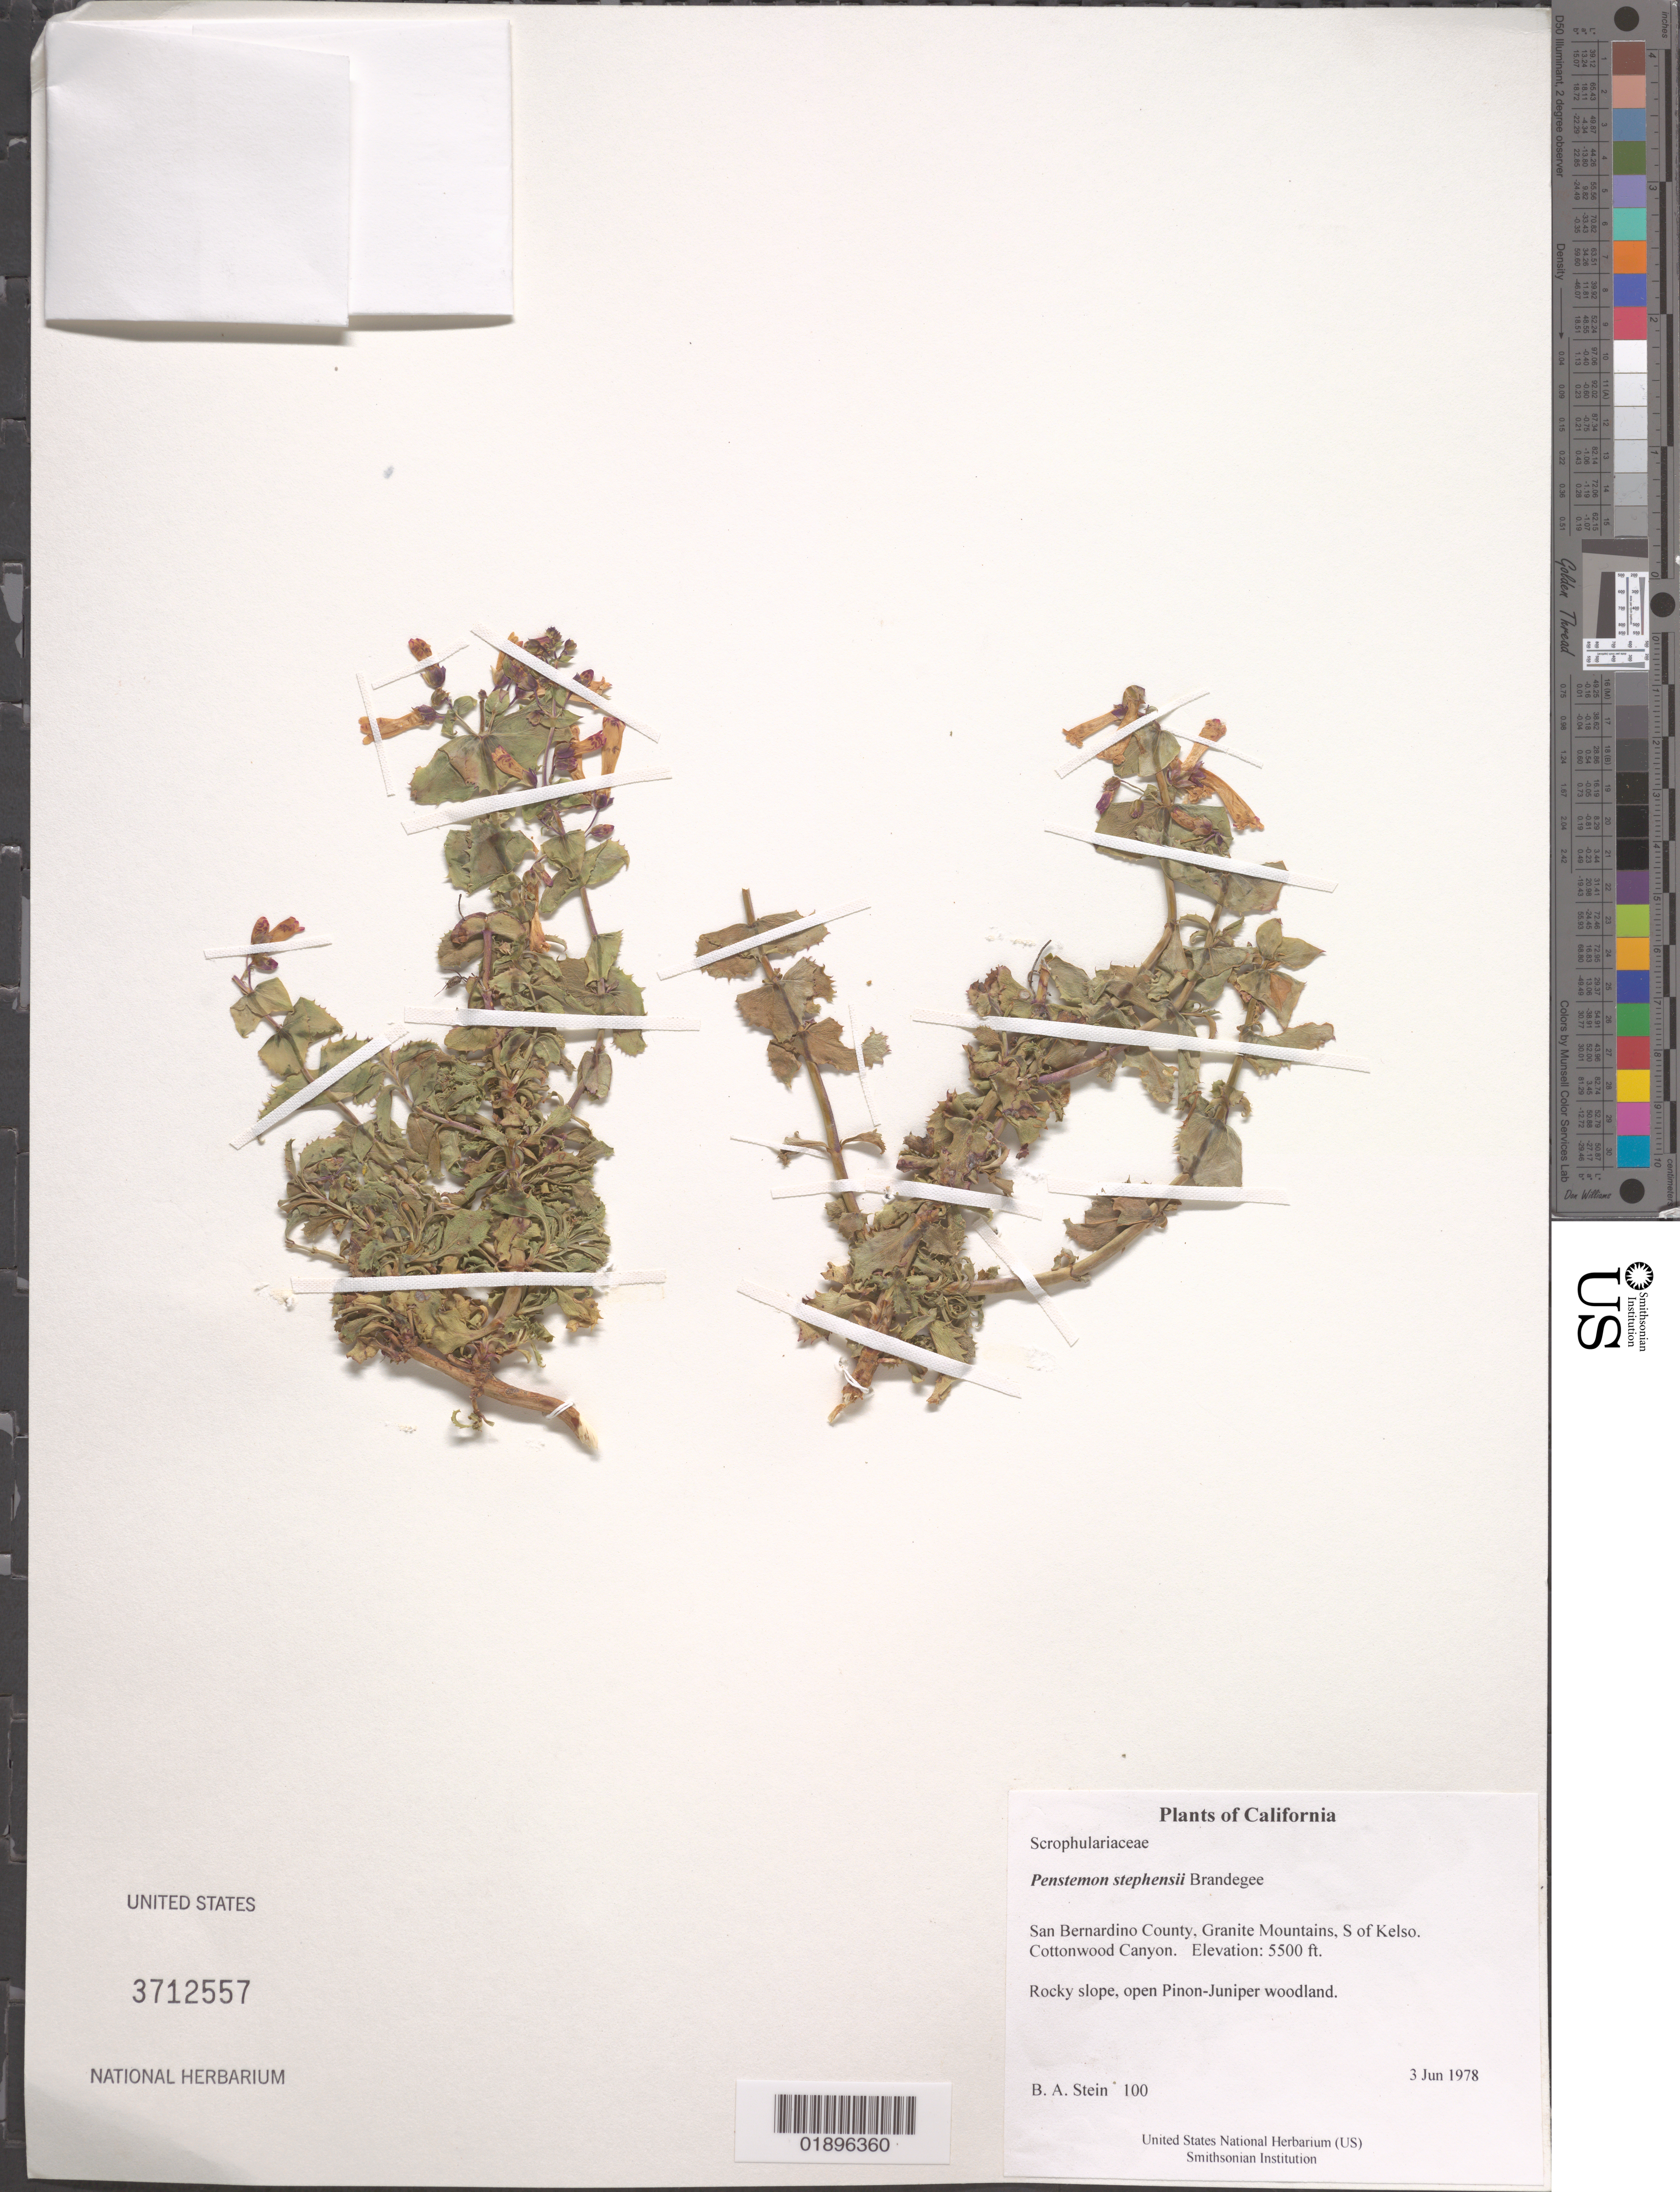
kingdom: Plantae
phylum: Tracheophyta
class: Magnoliopsida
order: Lamiales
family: Plantaginaceae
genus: Penstemon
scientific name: Penstemon stephensii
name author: Brandegee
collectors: B. A. Stein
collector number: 100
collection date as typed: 6/3/78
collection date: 1978-06-03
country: United States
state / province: California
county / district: San Bernardino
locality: Granite Mountains, S. of Kelso, Cottonwood Canyon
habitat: Rocky slope, open Pinon-Juniper woodland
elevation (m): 1676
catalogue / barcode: US 3712557